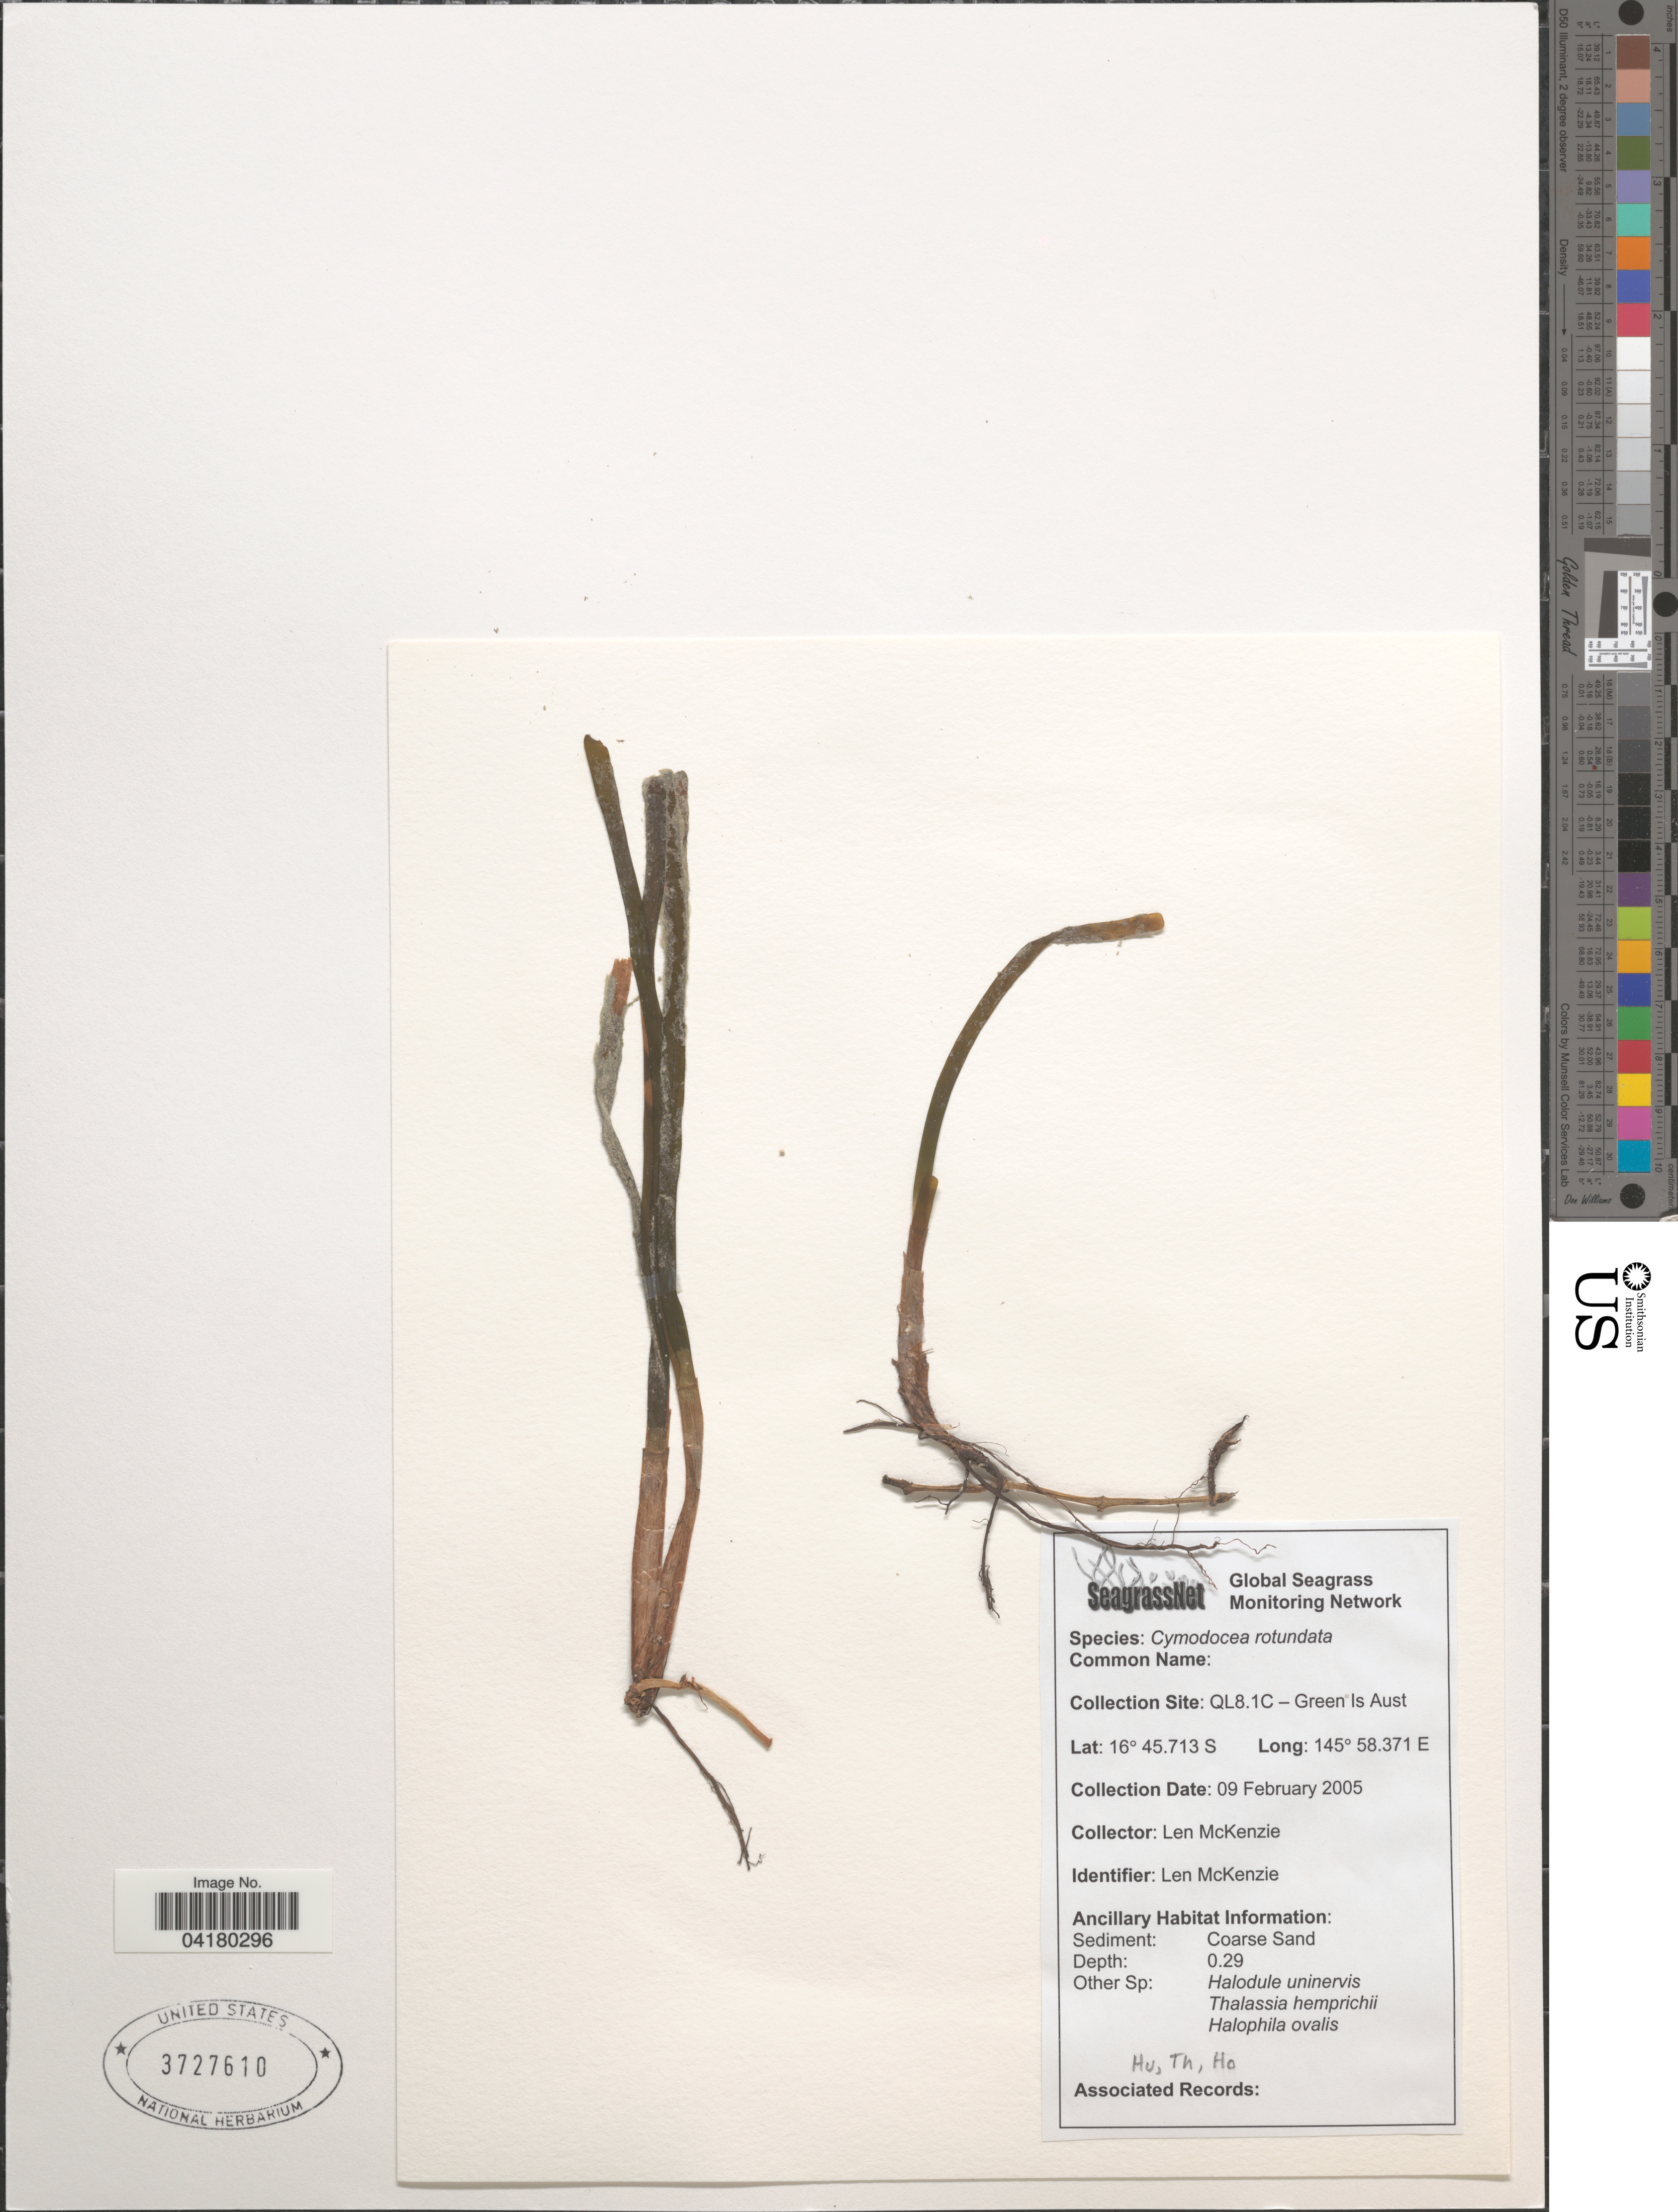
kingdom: Plantae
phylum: Tracheophyta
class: Liliopsida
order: Alismatales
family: Cymodoceaceae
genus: Cymodocea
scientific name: Cymodocea rotundata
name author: Asch. & Schweinf.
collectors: L. McKenzie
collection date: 2005-02-09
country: Australia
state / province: Queensland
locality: QL8.1C - Green Is.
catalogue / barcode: US 3727610